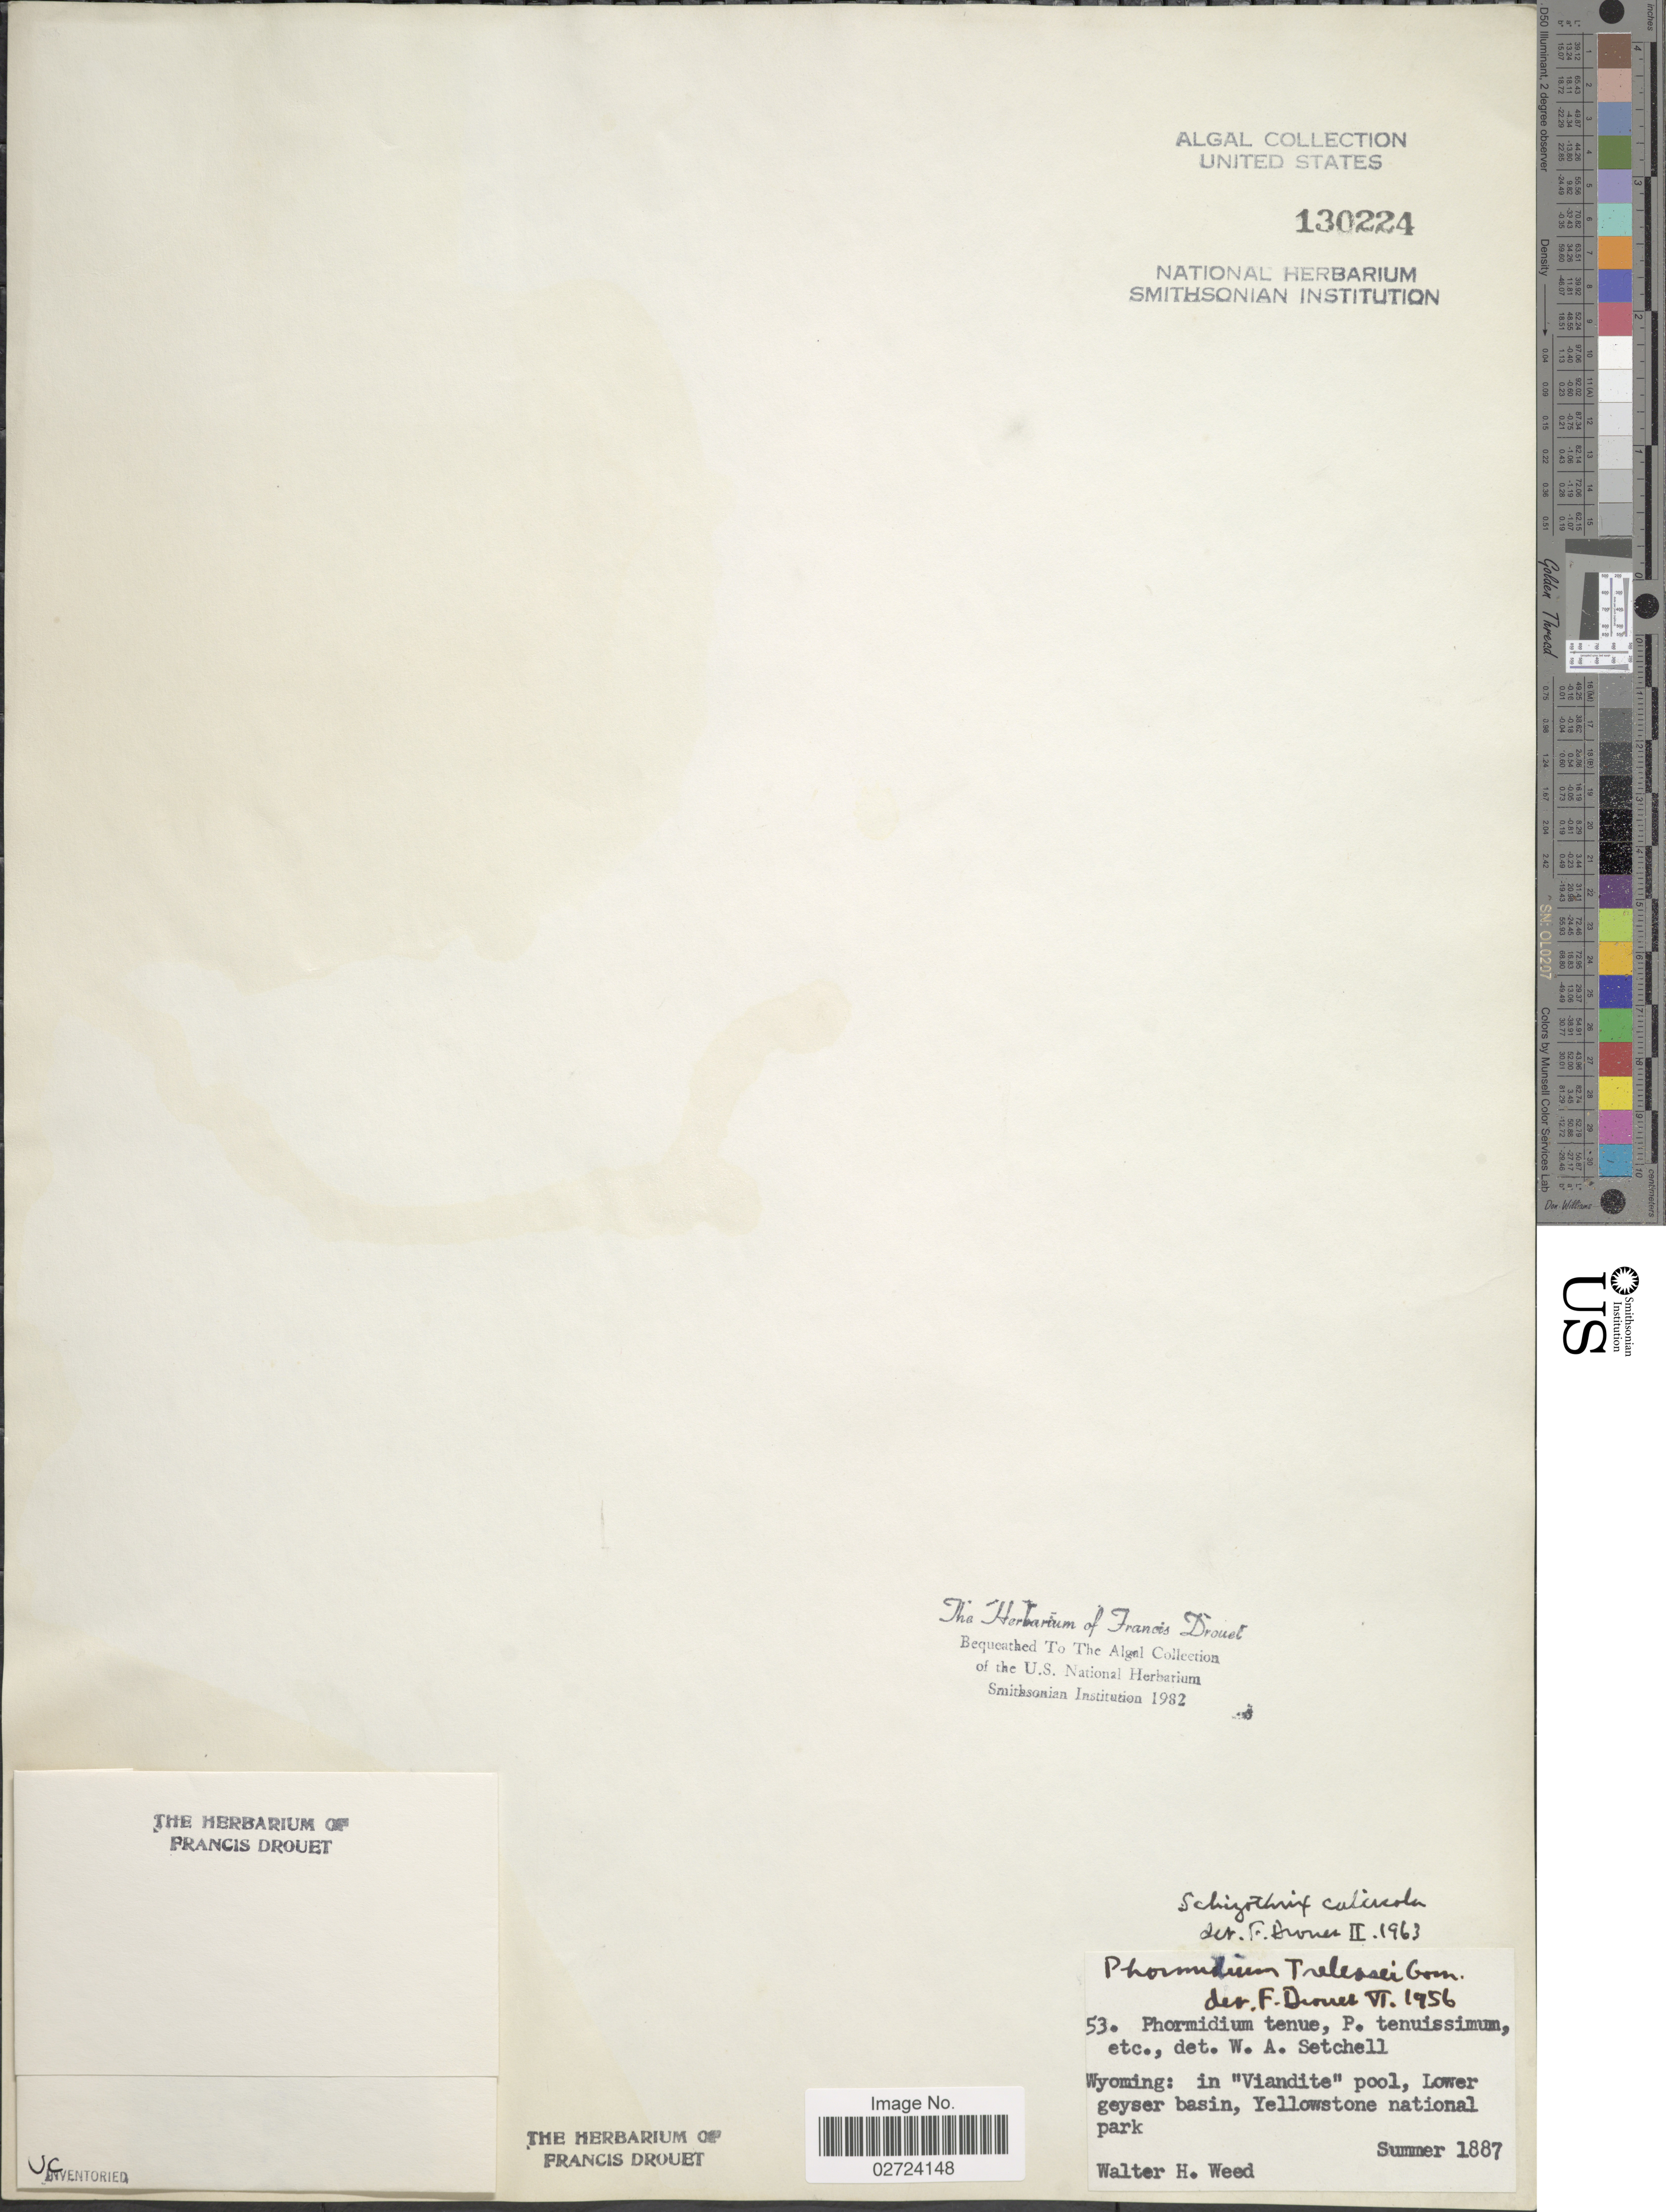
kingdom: Bacteria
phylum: Cyanobacteria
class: Cyanobacteriia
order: Leptolyngbyales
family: Trichocoleusaceae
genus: Schizothrix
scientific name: Schizothrix calcicola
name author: Gomont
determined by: Drouet, F. E.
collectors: W. Weed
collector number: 53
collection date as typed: Summer 1887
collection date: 1887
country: United States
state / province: Wyoming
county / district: Park County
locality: Yellowstone National Park, Lower Geyser Basin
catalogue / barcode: US 130224